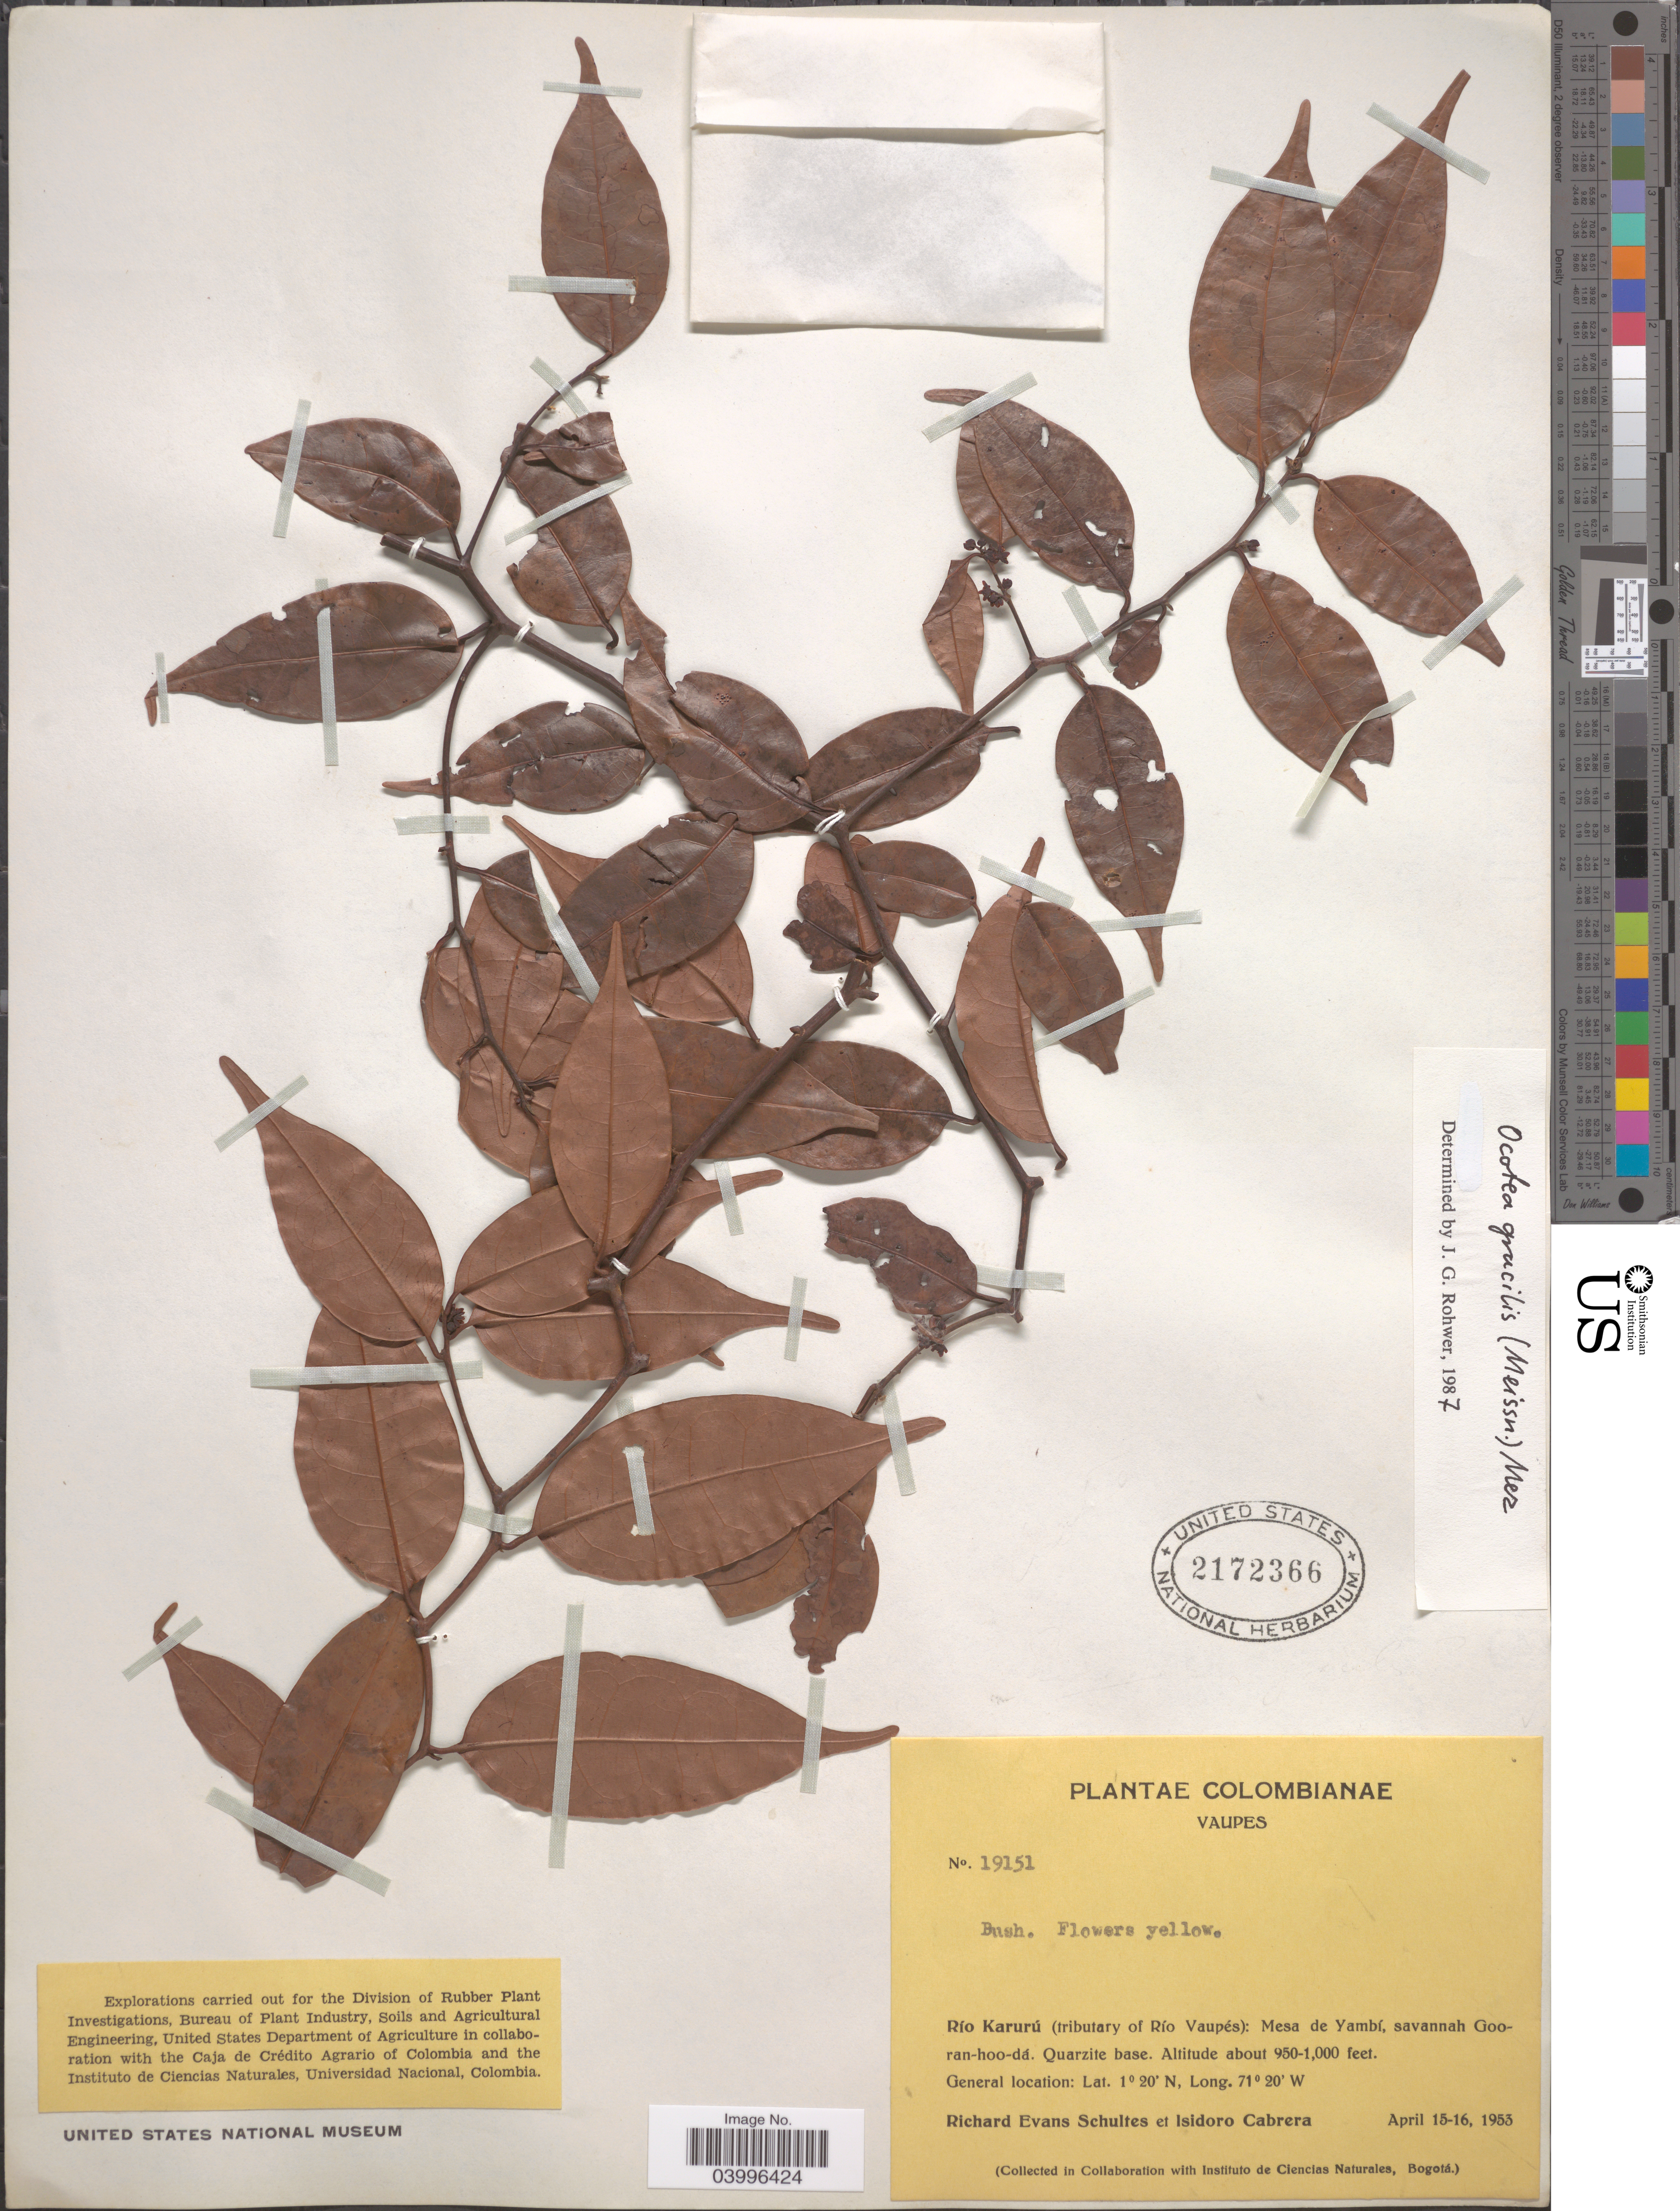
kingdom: Plantae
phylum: Tracheophyta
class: Magnoliopsida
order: Laurales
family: Lauraceae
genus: Ocotea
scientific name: Ocotea gracilis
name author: (Meisn.) Mez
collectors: R. E. Schultes & I. Cabrera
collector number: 19151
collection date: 1953-04-15/1953-04-16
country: Colombia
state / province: Vaupés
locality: Río Karurú (tributary of Río Vaupés): Mesa de Yambí, savannah Goo-ran-hoo-dá. Quarzite base.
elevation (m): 290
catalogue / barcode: US 2172366